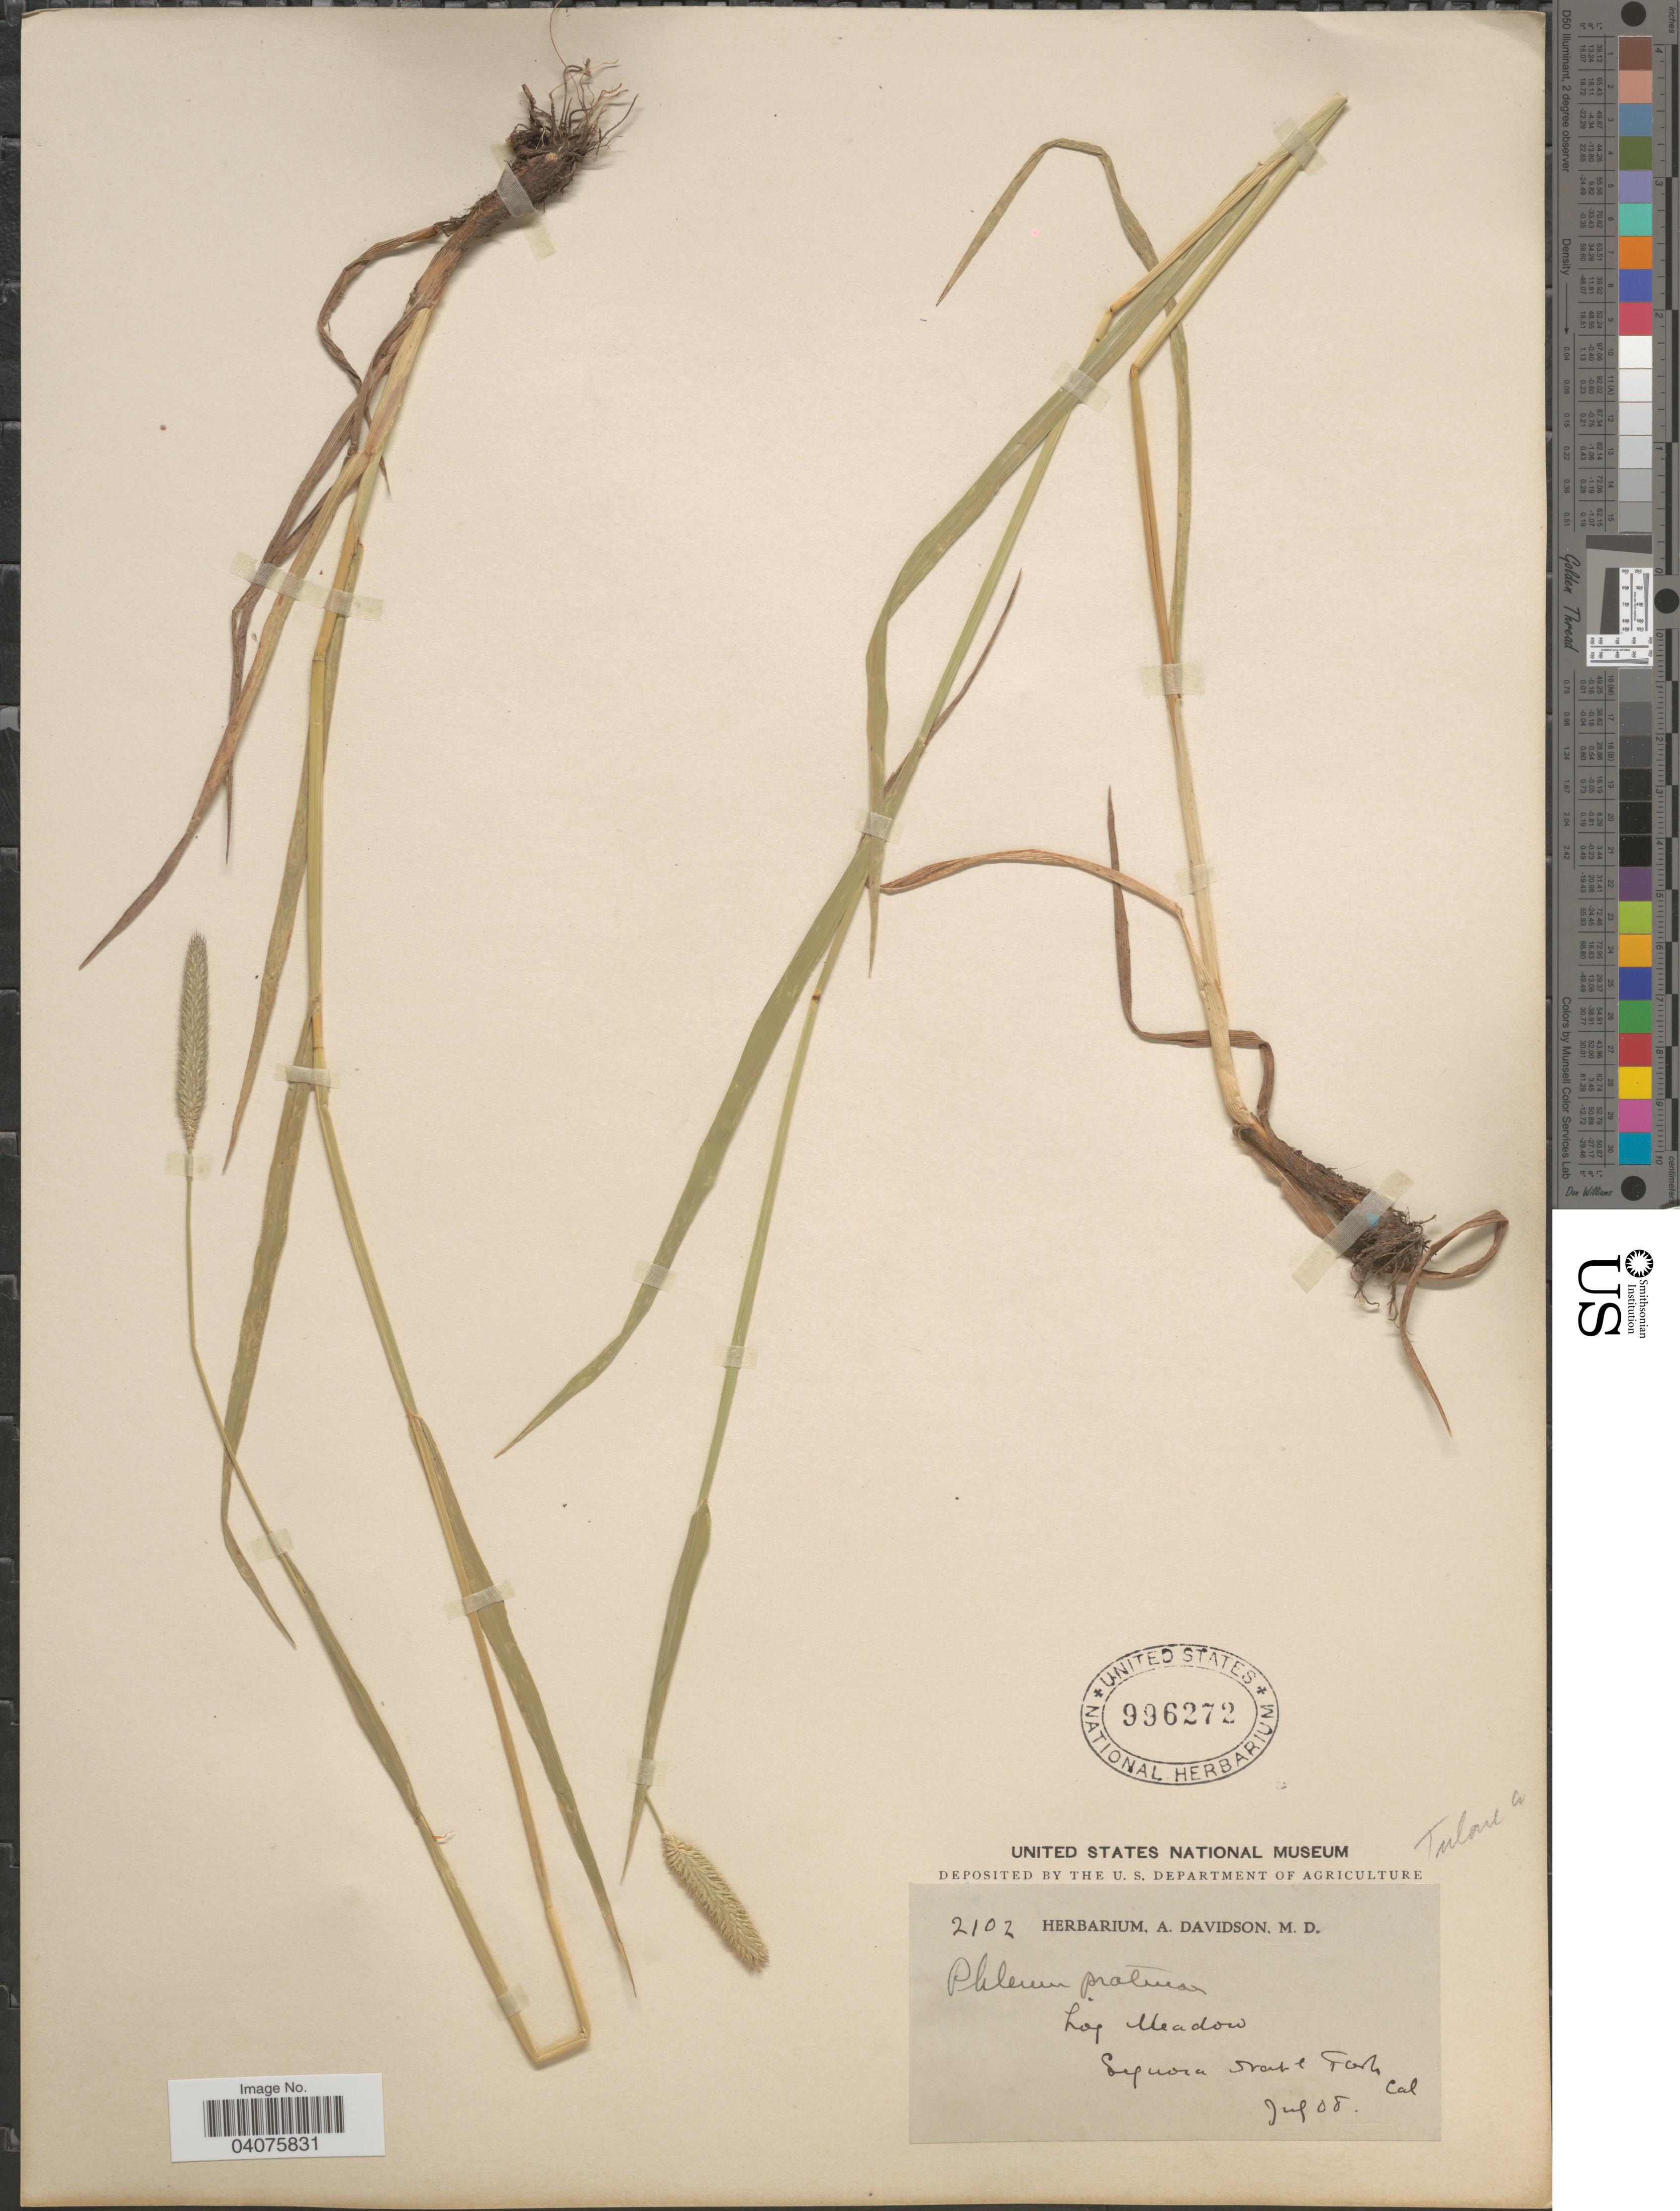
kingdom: Plantae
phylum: Tracheophyta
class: Liliopsida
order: Poales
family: Poaceae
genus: Phleum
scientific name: Phleum pratense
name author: L.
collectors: ex herb. A. Davidson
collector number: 2102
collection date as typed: Transcribed d/m/y: /7/8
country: United States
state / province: California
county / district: Tulare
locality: Log Meadow. Sequoia Natl Park. Tulare Co.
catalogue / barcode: US 996272